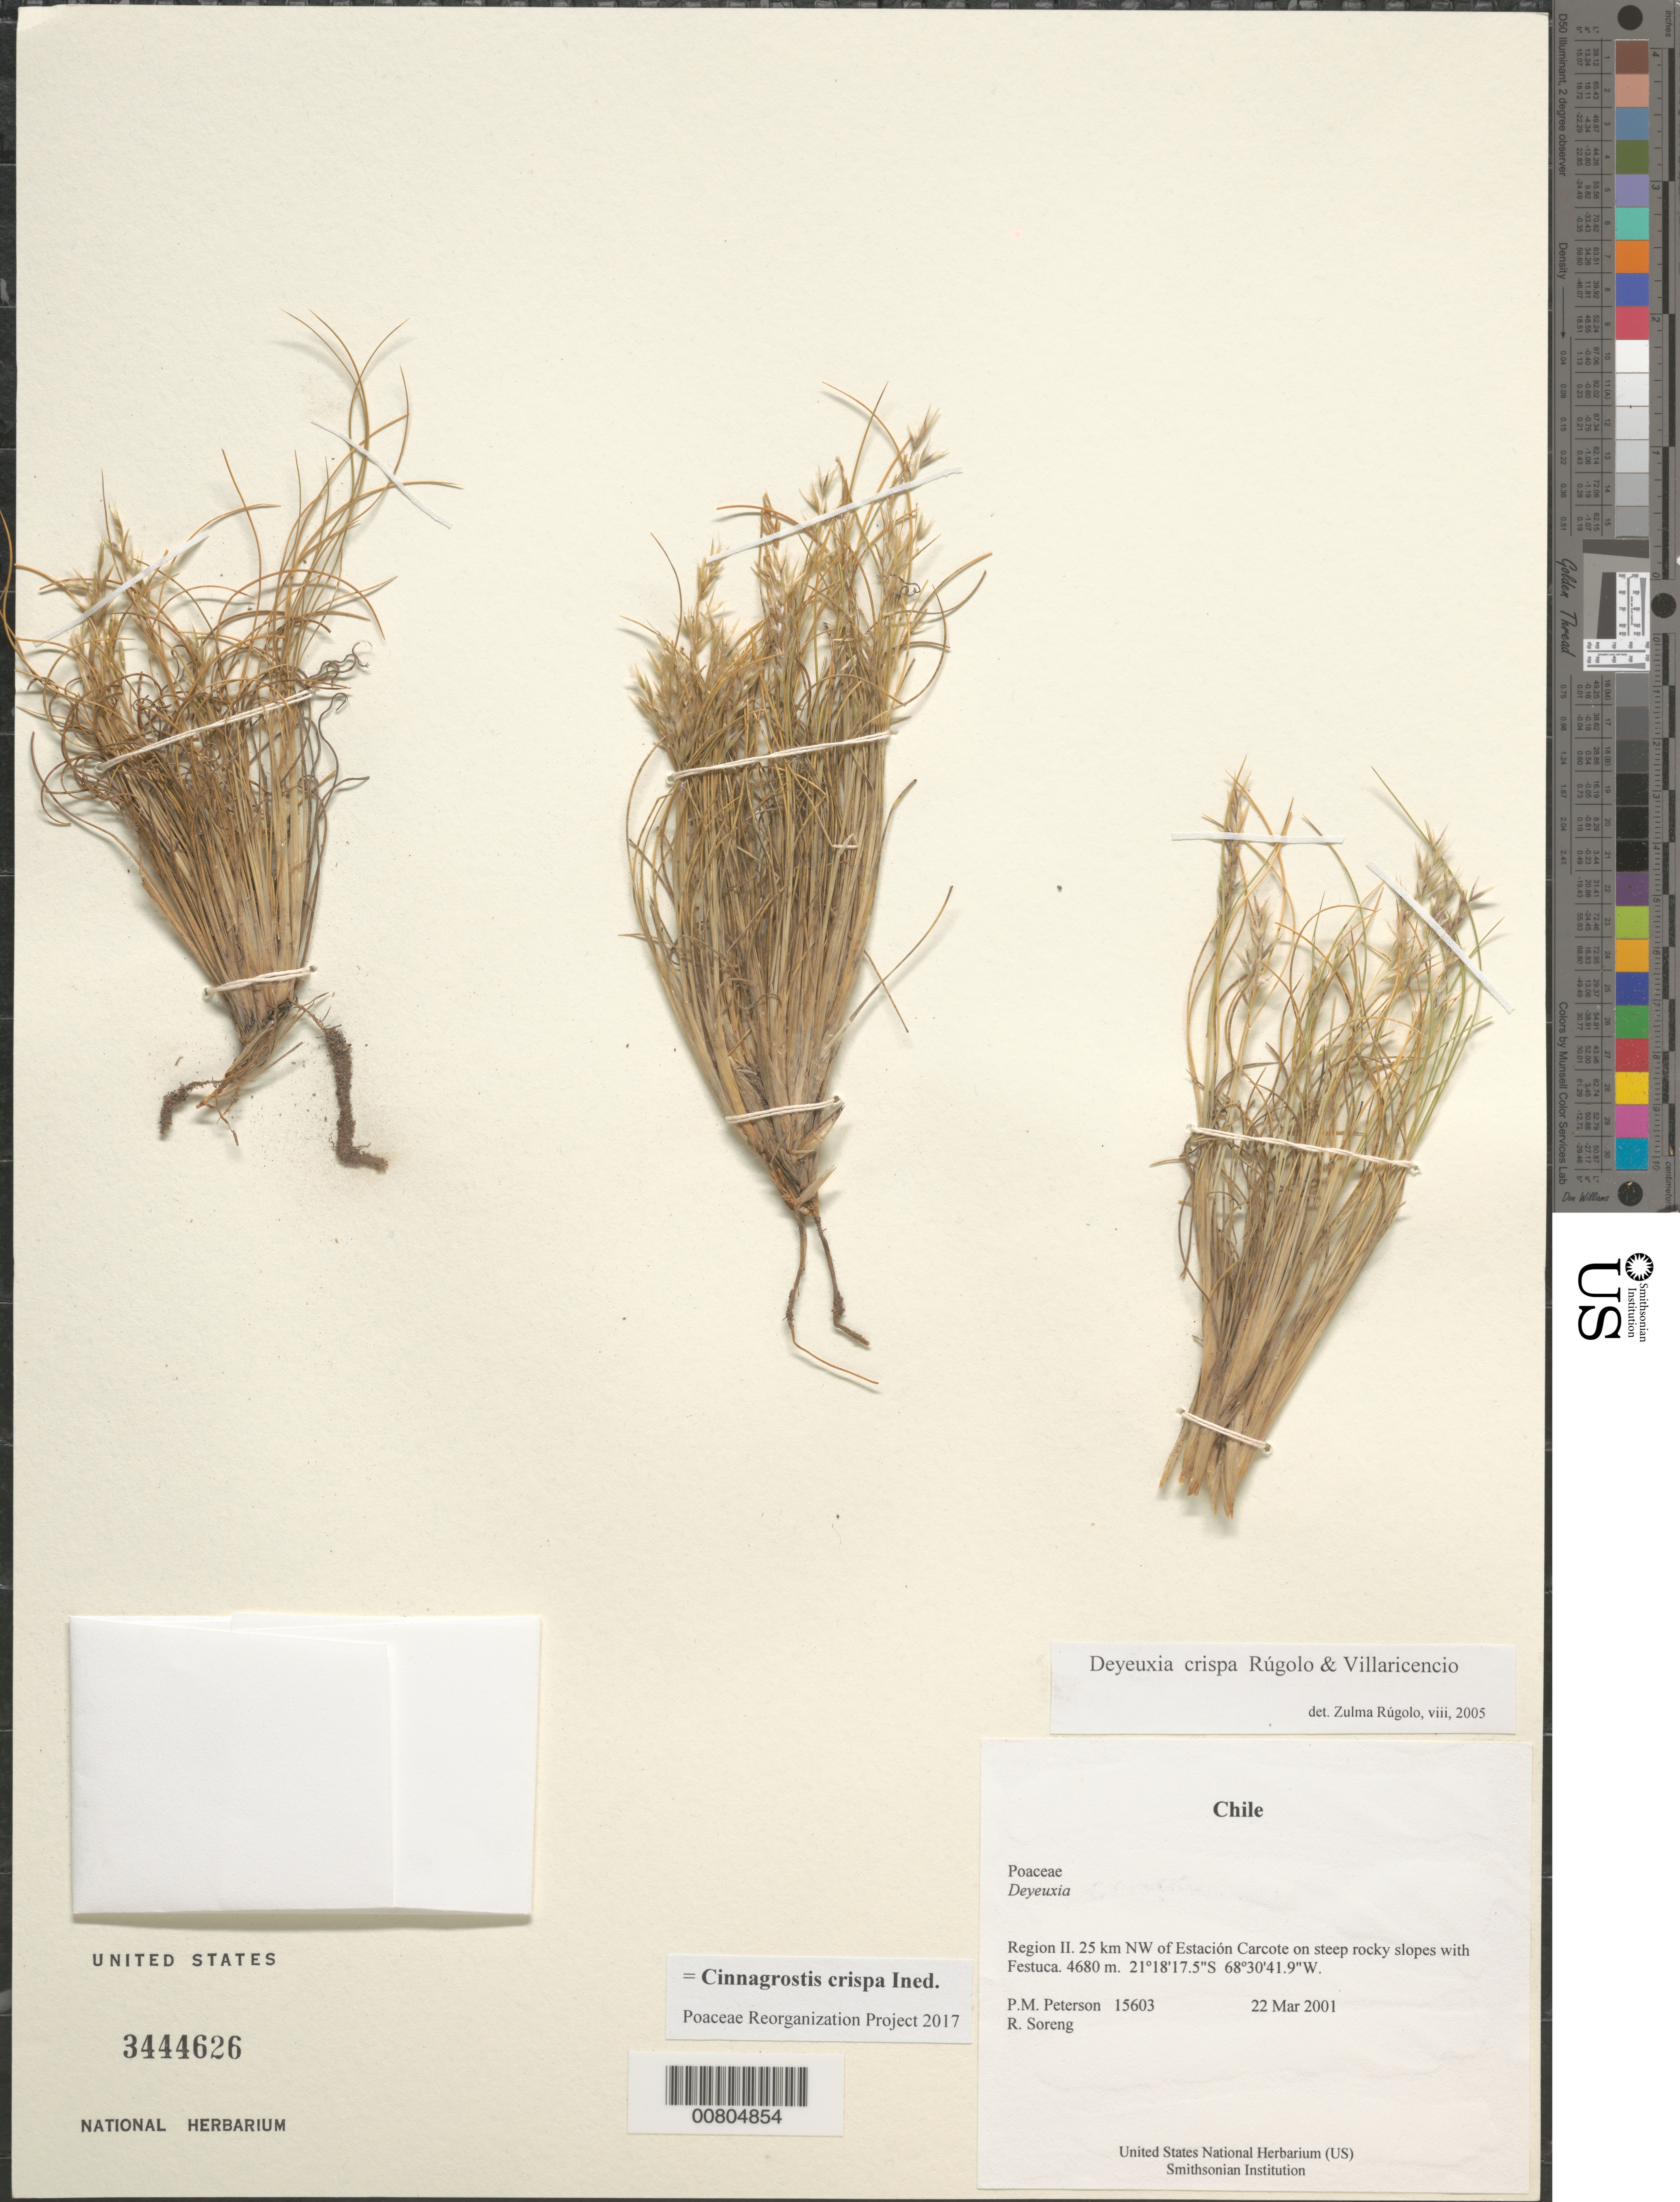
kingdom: Plantae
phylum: Tracheophyta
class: Liliopsida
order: Poales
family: Poaceae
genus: Cinnagrostis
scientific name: Cinnagrostis crispa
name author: (Rúgolo & Villav.) P.M. Peterson et al.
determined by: Poaceae Reorganization Project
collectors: P. M. Peterson & R. J. Soreng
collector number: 15603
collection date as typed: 22 Mar 2001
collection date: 2001-03-22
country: Chile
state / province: Antofagasta (II)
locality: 25 km NW of Estación Carcote on steep rocky slopes with Festuca.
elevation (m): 4680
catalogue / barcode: US 3444626